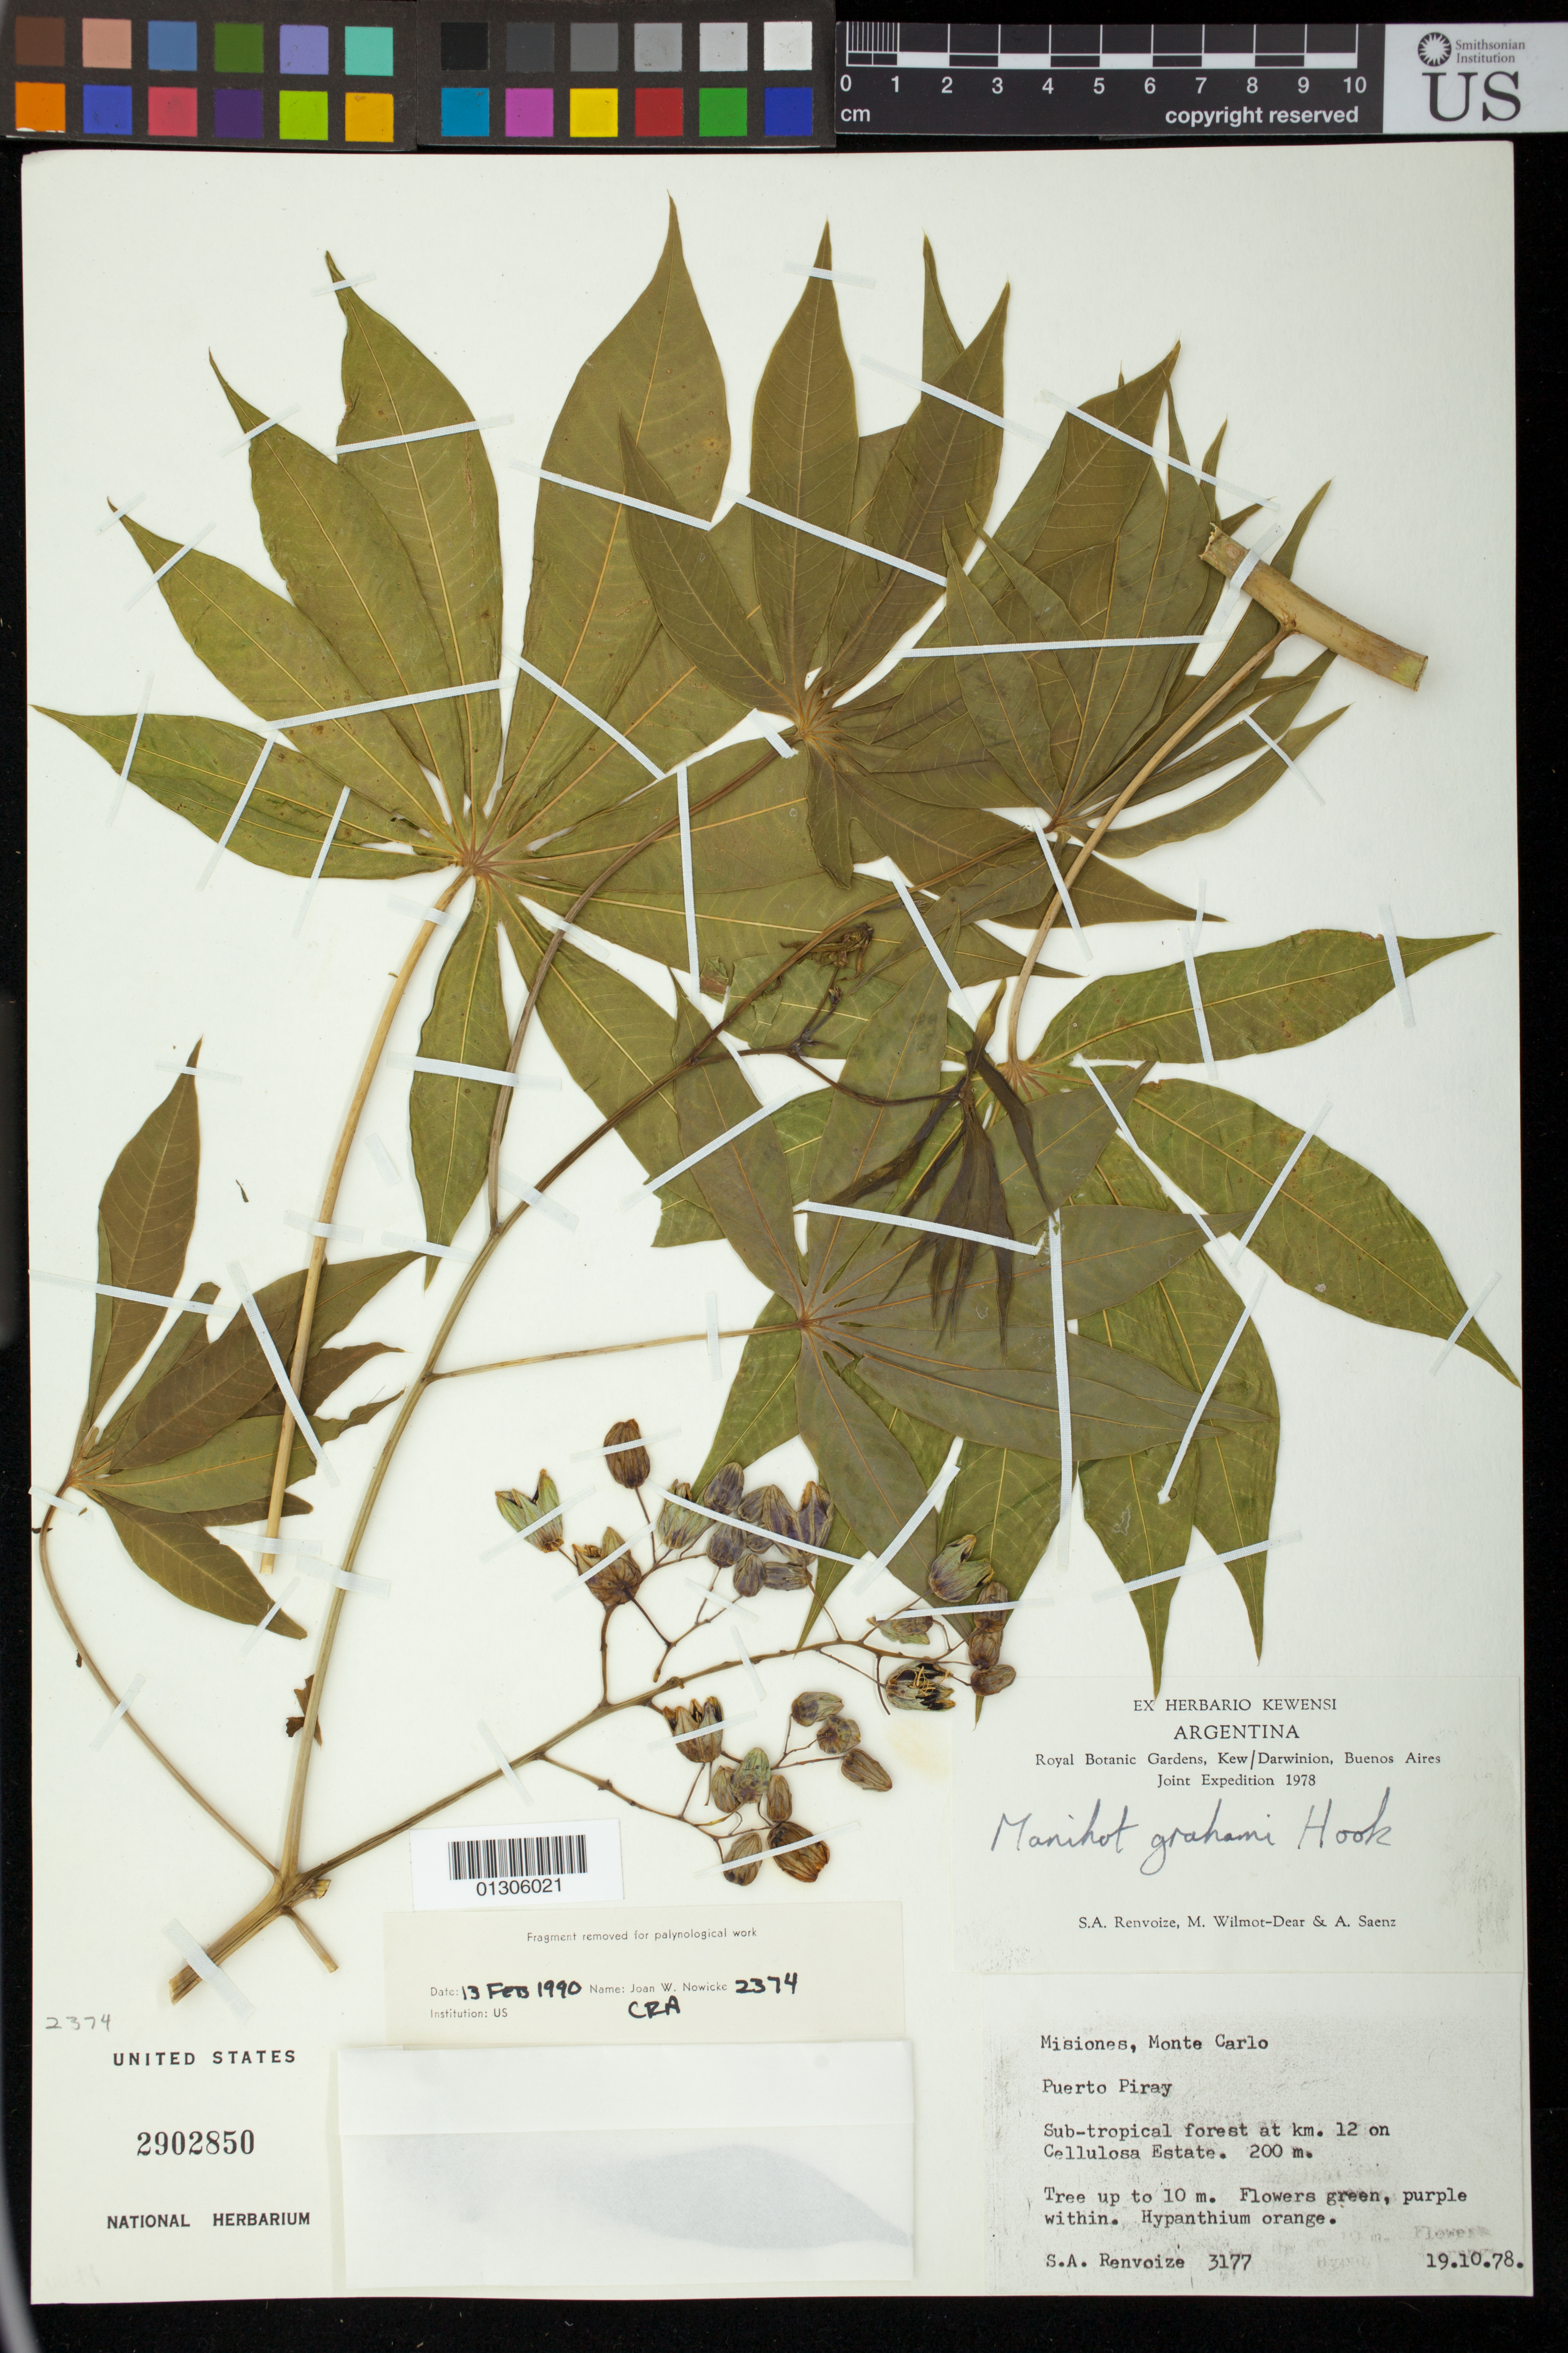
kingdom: Plantae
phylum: Tracheophyta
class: Magnoliopsida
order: Malpighiales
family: Euphorbiaceae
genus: Manihot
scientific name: Manihot inflata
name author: Müll. Arg.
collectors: S. A. Renvoize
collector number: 3177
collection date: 1978-10-19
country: Argentina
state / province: Misiones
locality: Monte Carlo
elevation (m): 200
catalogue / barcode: US 2902850